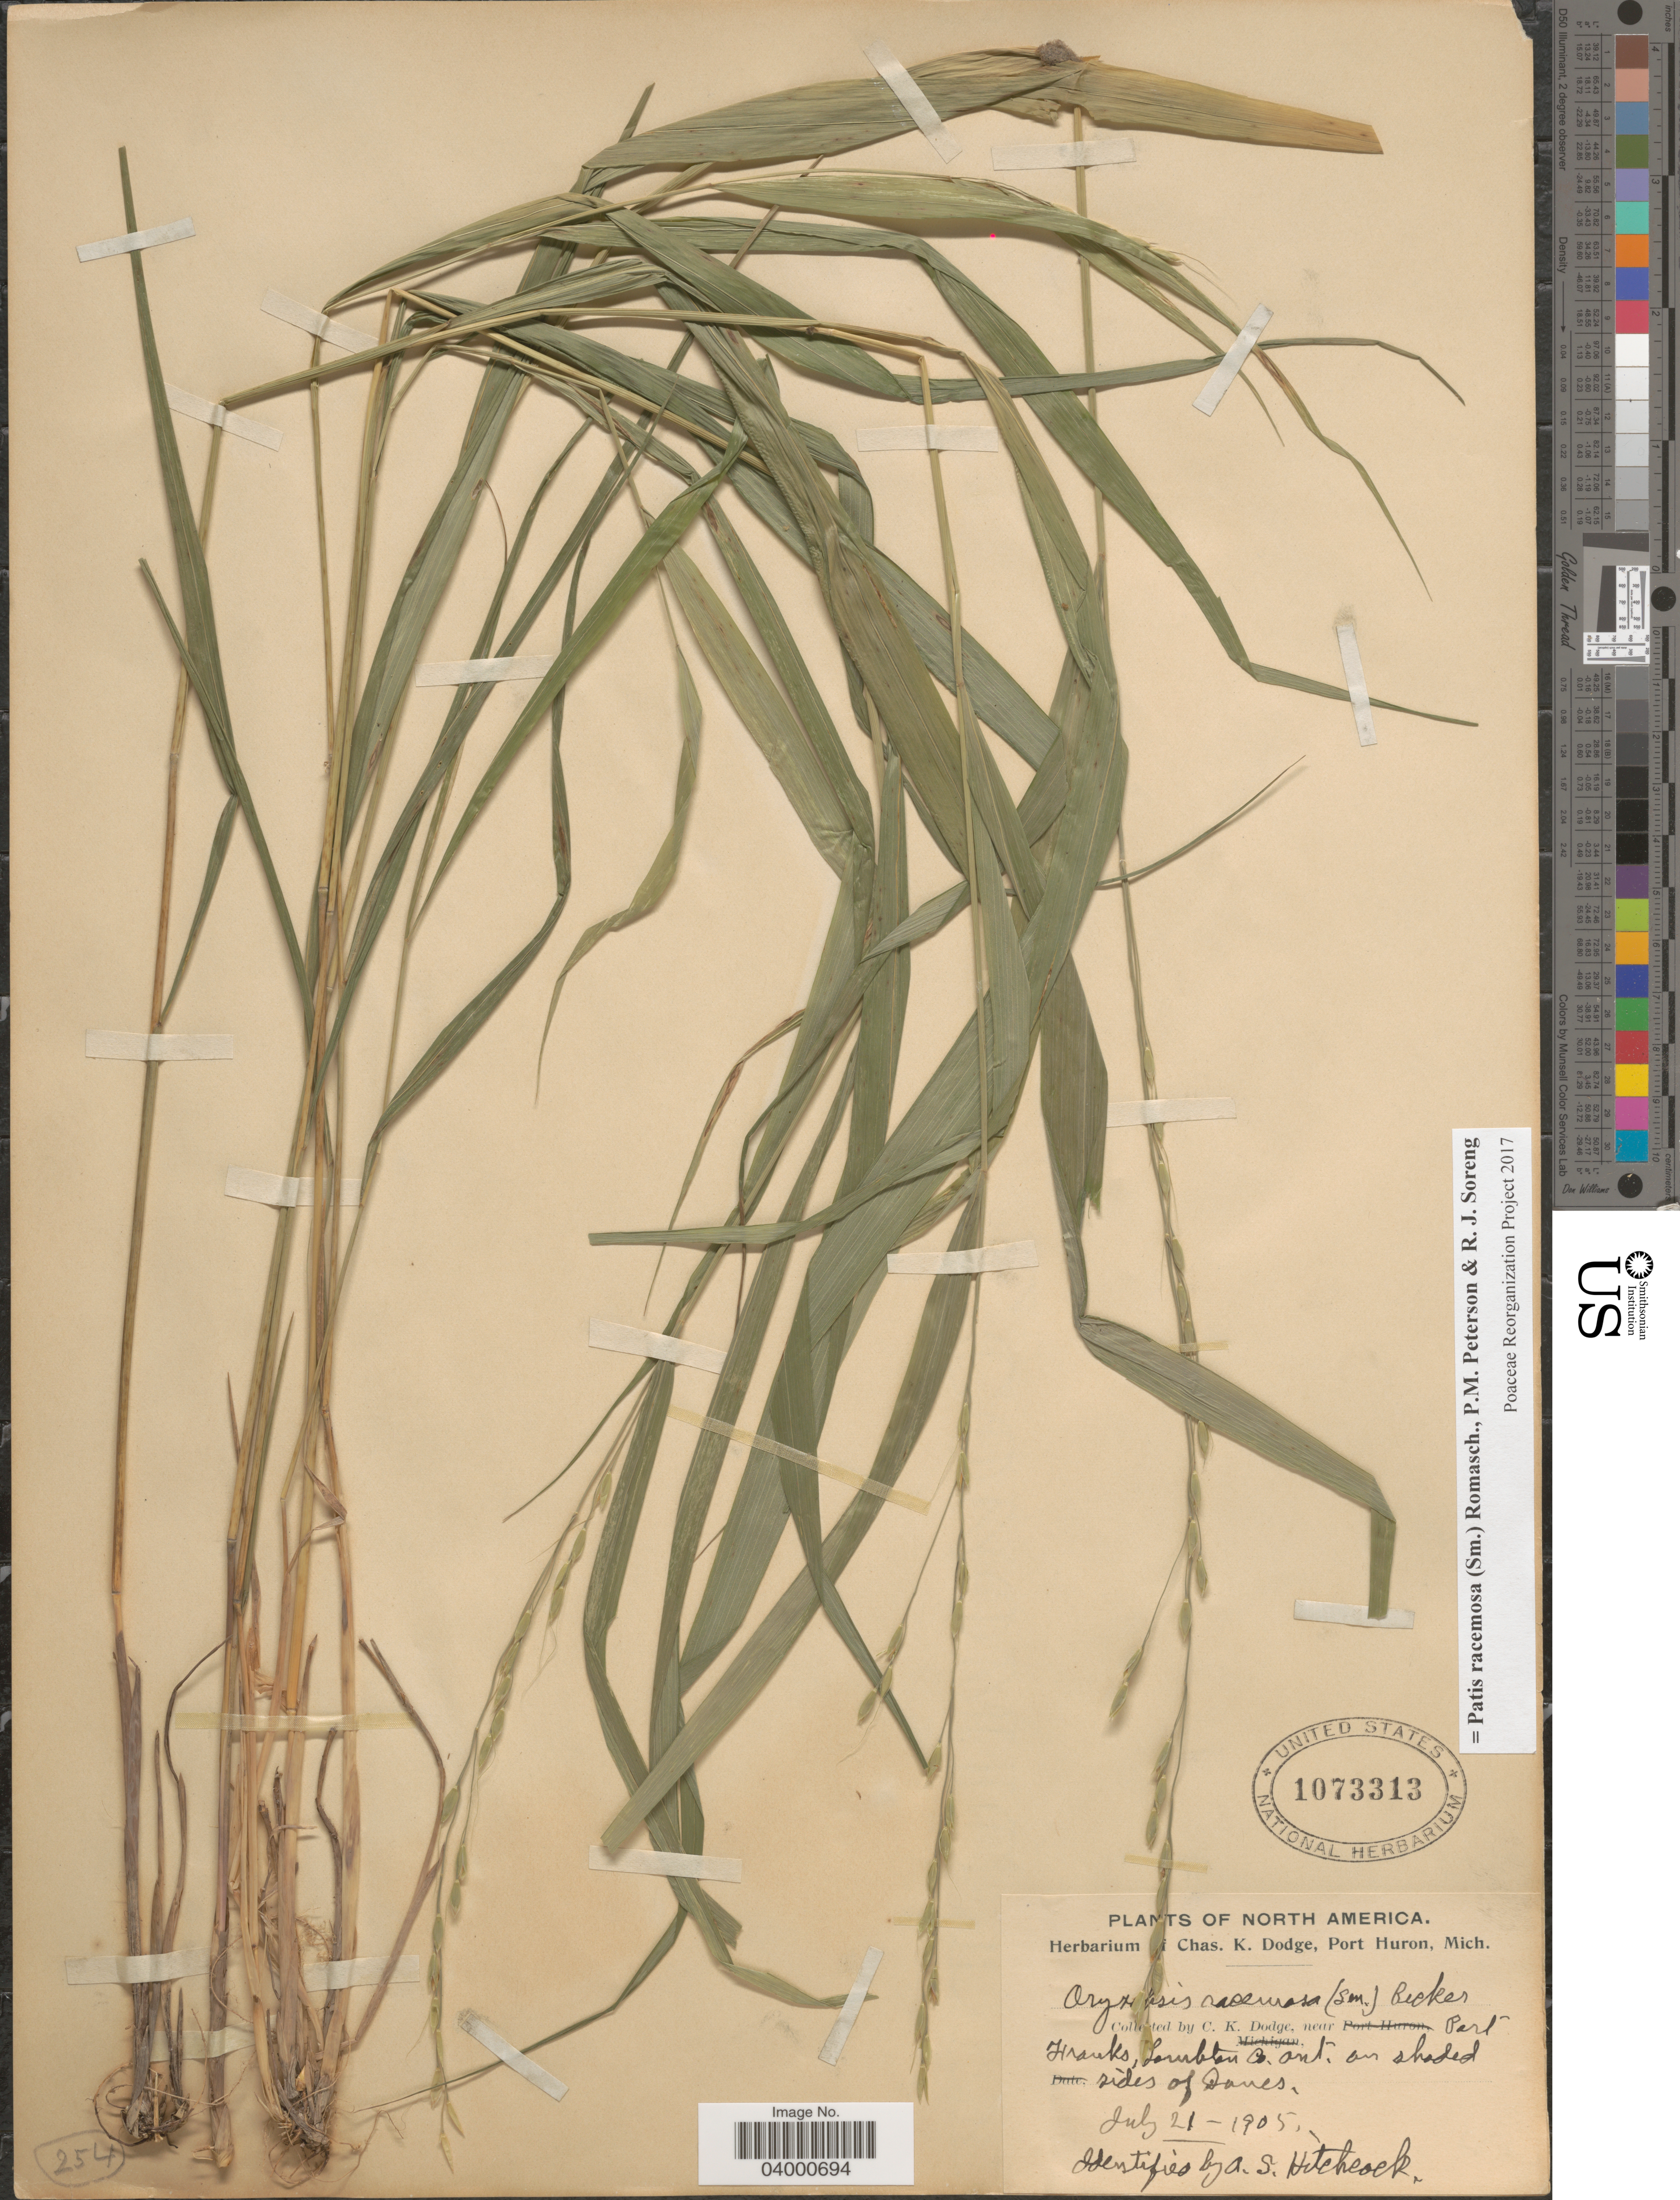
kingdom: Plantae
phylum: Tracheophyta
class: Liliopsida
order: Poales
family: Poaceae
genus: Patis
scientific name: Patis racemosa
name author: (Sm.) Romasch. et al.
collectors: C. Dodge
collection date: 1905-07-21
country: Canada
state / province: Ontario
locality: Near Port Franks, Lambton Co. Ont. on shaded sides of dunes.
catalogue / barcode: US 1073313